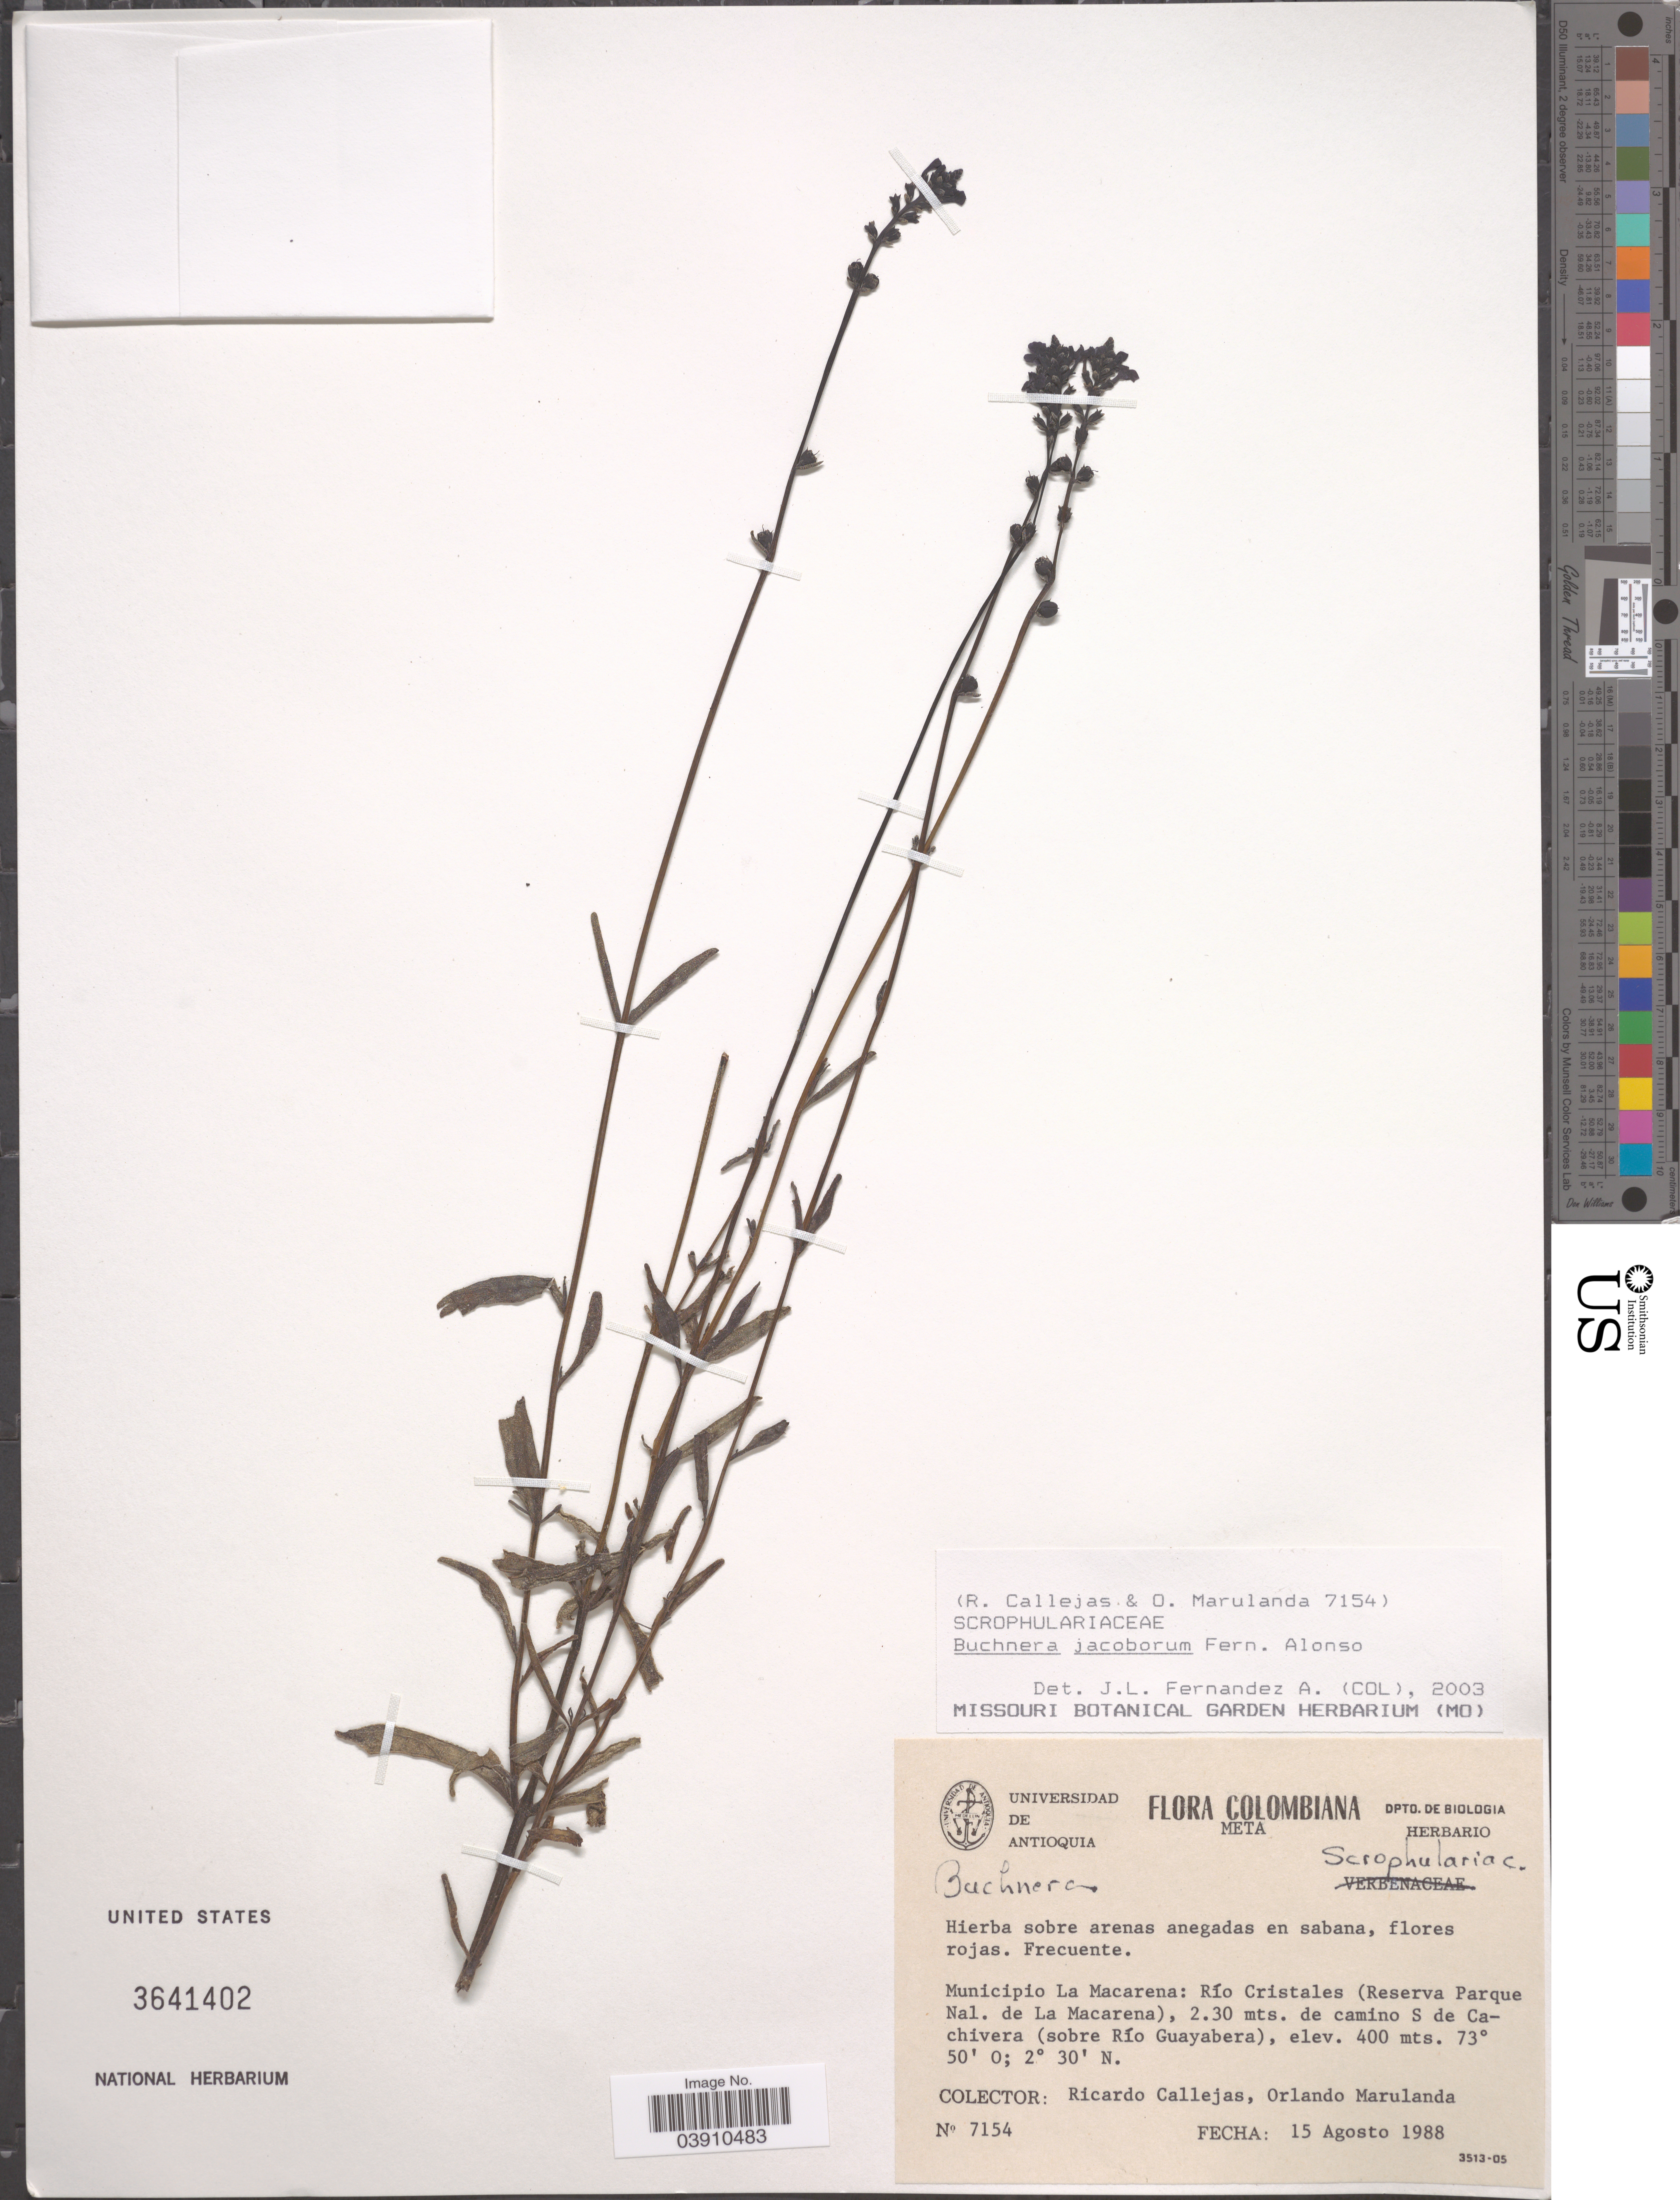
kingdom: Plantae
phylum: Tracheophyta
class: Magnoliopsida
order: Lamiales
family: Orobanchaceae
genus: Buchnera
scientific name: Buchnera jacoborum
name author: Fern. Alonso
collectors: R. Callejas & O. Marulanda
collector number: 7154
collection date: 1988-08-15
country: Colombia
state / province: Meta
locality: Municipio La Macarena: Río Cristales (Reserva Parque Nal. de La Macarena), 2.30 mts. de camino S de Cachivera (sobre Río Guayabera).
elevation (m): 400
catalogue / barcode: US 3641402